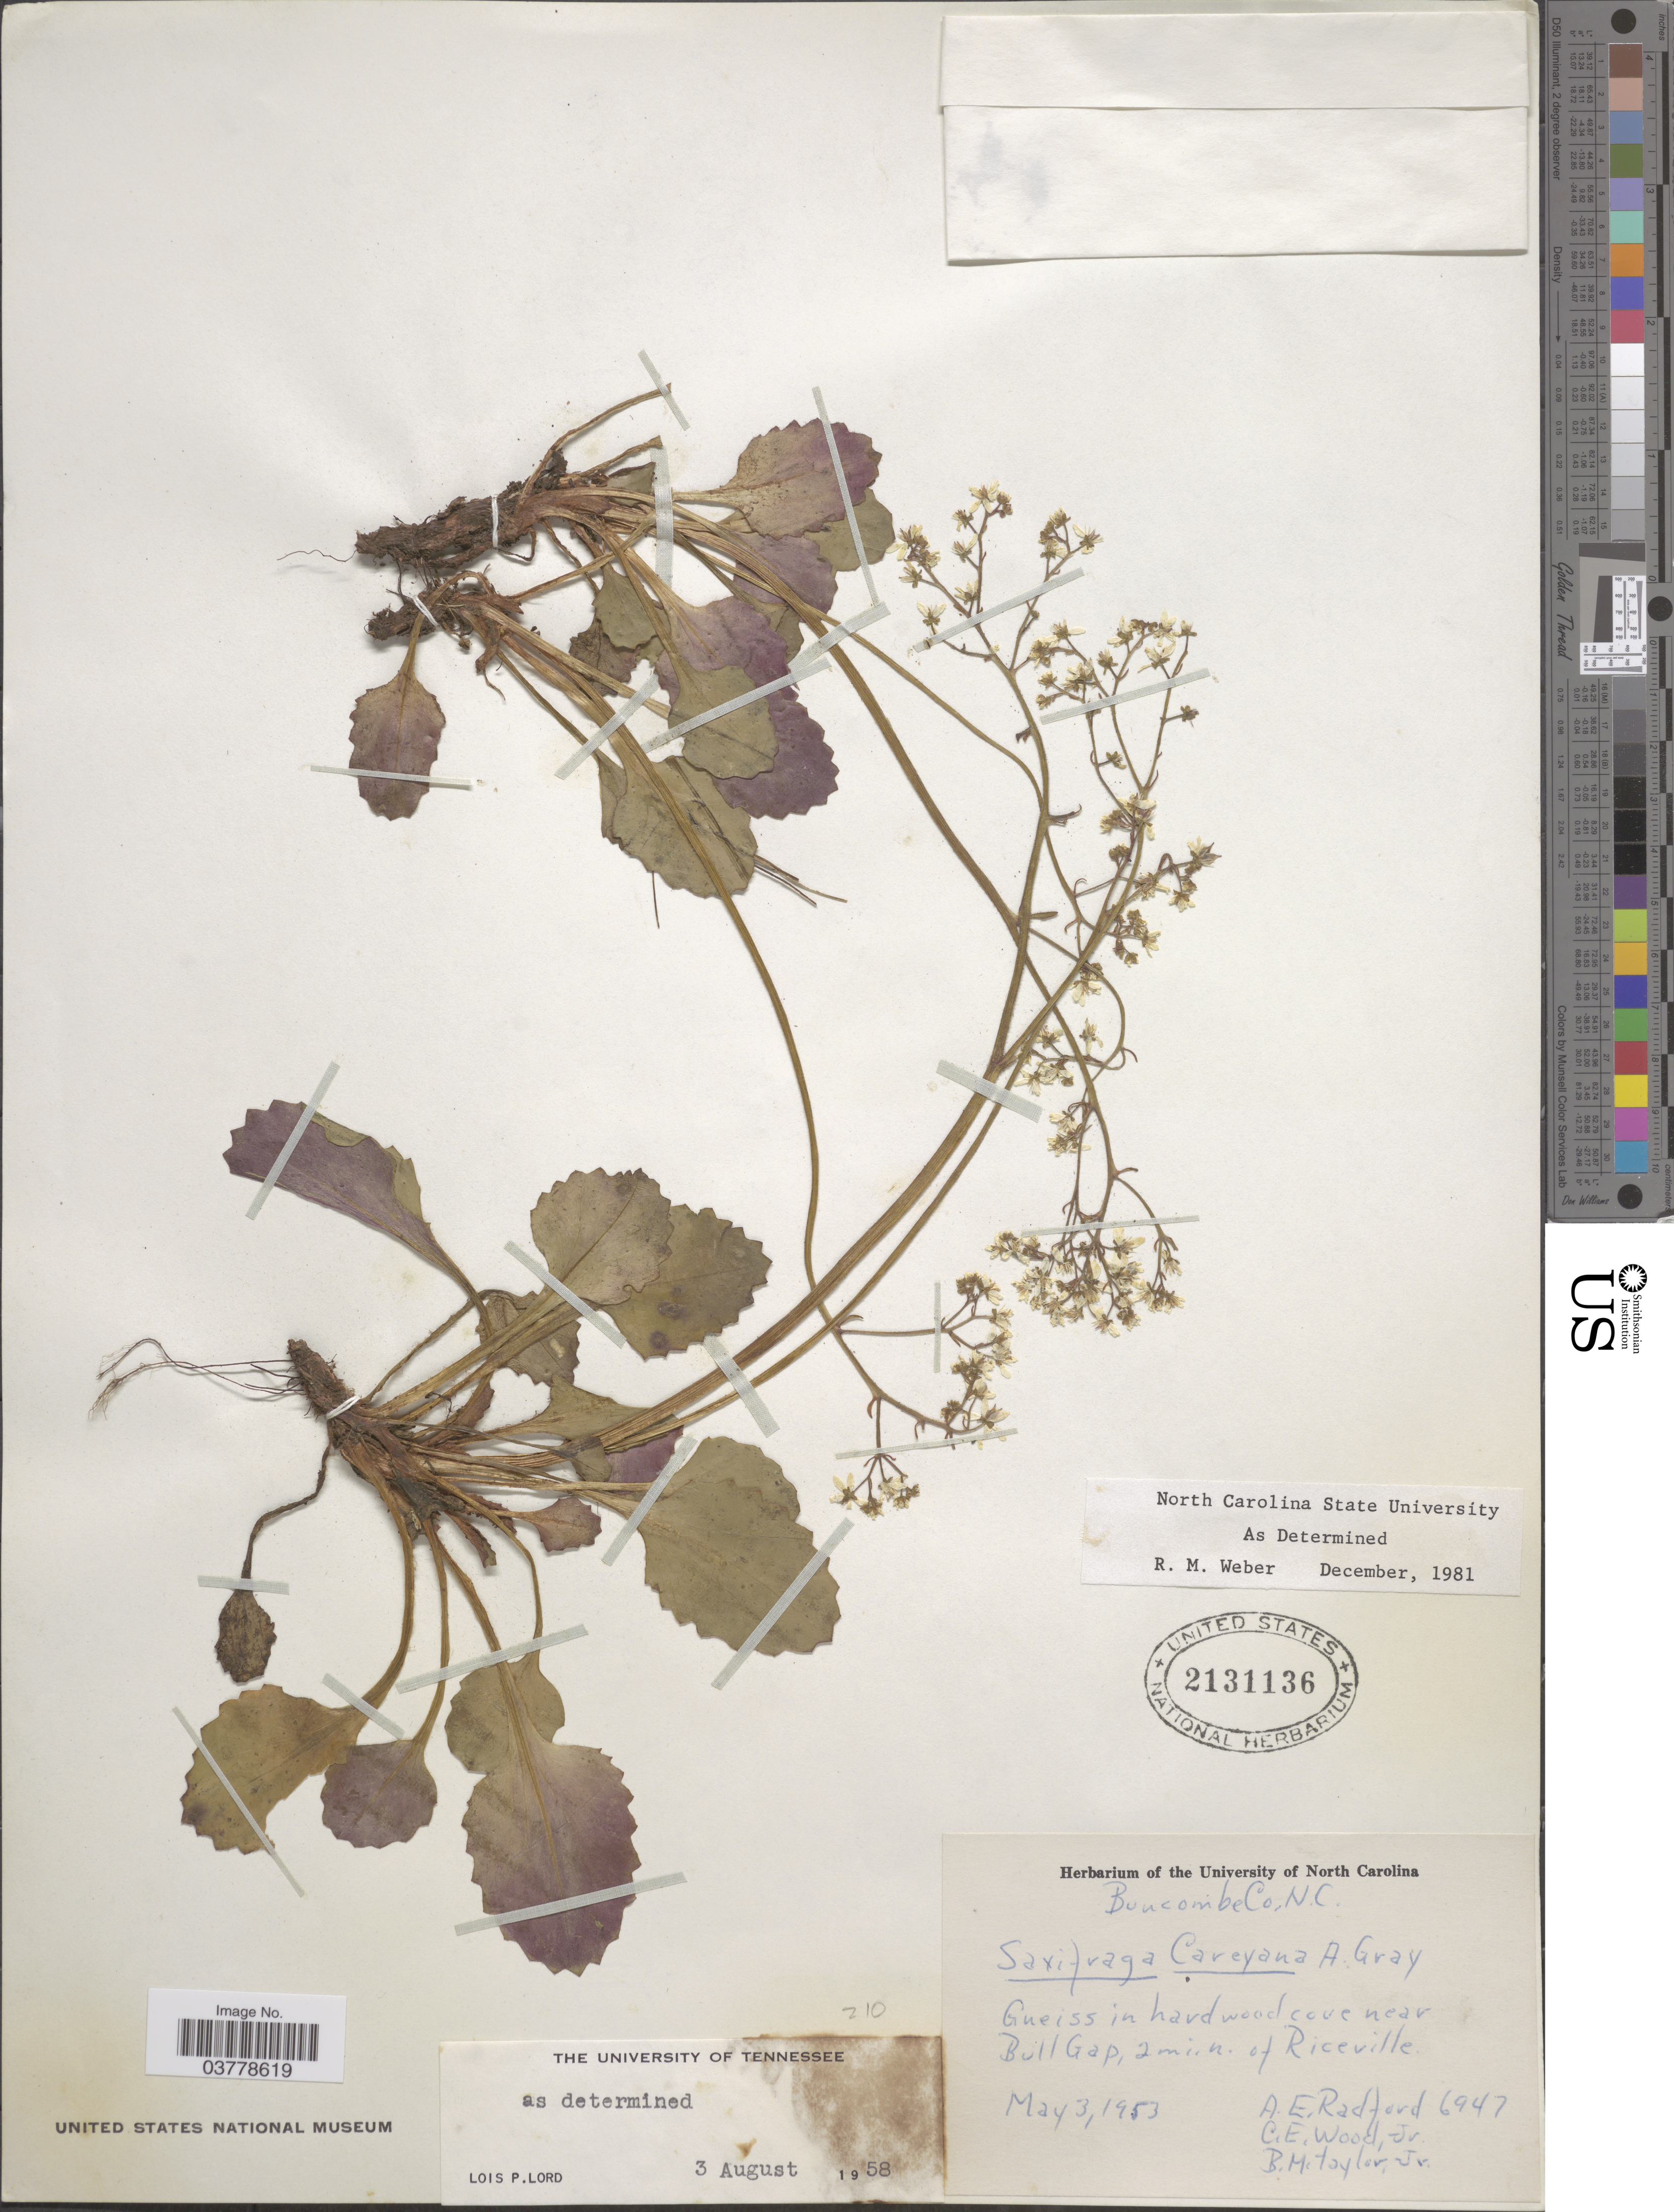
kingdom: Plantae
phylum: Tracheophyta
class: Magnoliopsida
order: Saxifragales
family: Saxifragaceae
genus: Saxifraga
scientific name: Saxifraga careyana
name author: A. Gray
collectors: A. E. Radford, C. Wood & B. Taylor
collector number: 6947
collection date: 1953-05-03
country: United States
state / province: North Carolina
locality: Buncombe Co. Gueiss in hardwood cove near Bull Gap, 2 mi. n. of Riceville.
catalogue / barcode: US 2131136